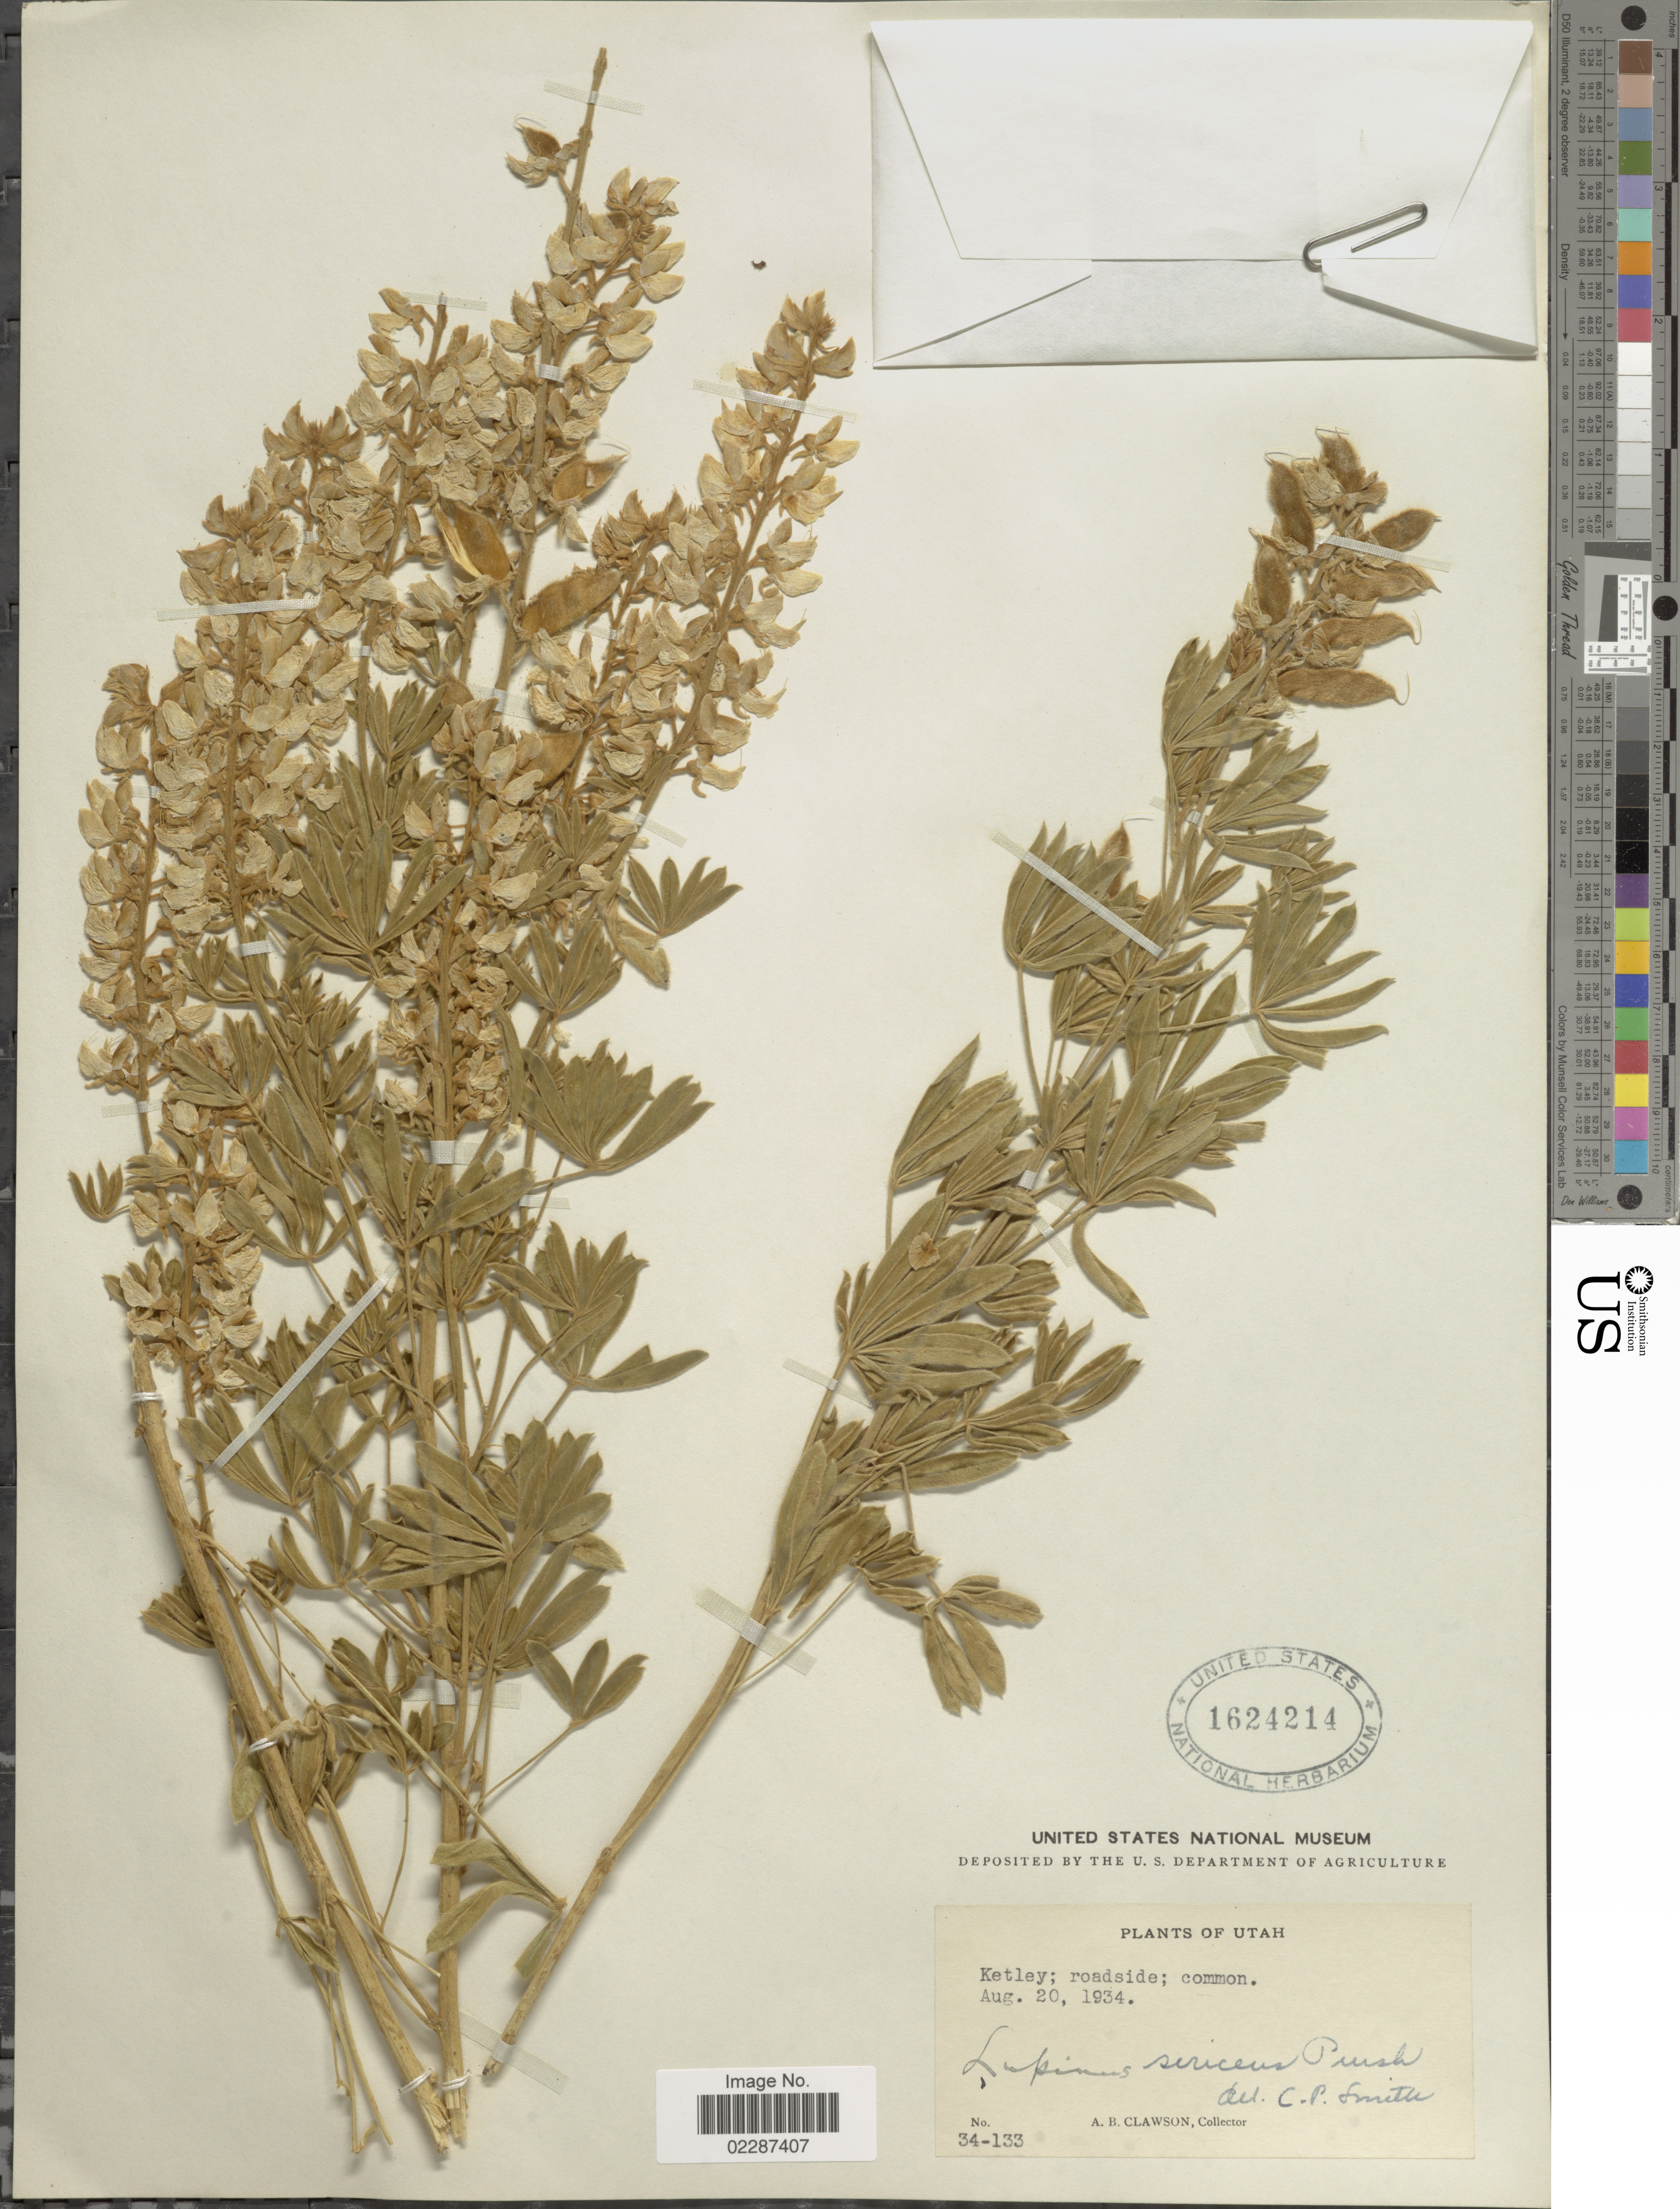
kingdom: Plantae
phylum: Tracheophyta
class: Magnoliopsida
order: Fabales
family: Fabaceae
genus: Lupinus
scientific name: Lupinus sericeus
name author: Pursh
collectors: A. Clawson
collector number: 34-133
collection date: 1934-08-20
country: United States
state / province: Utah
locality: Ketley; roadside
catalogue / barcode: US 1624214